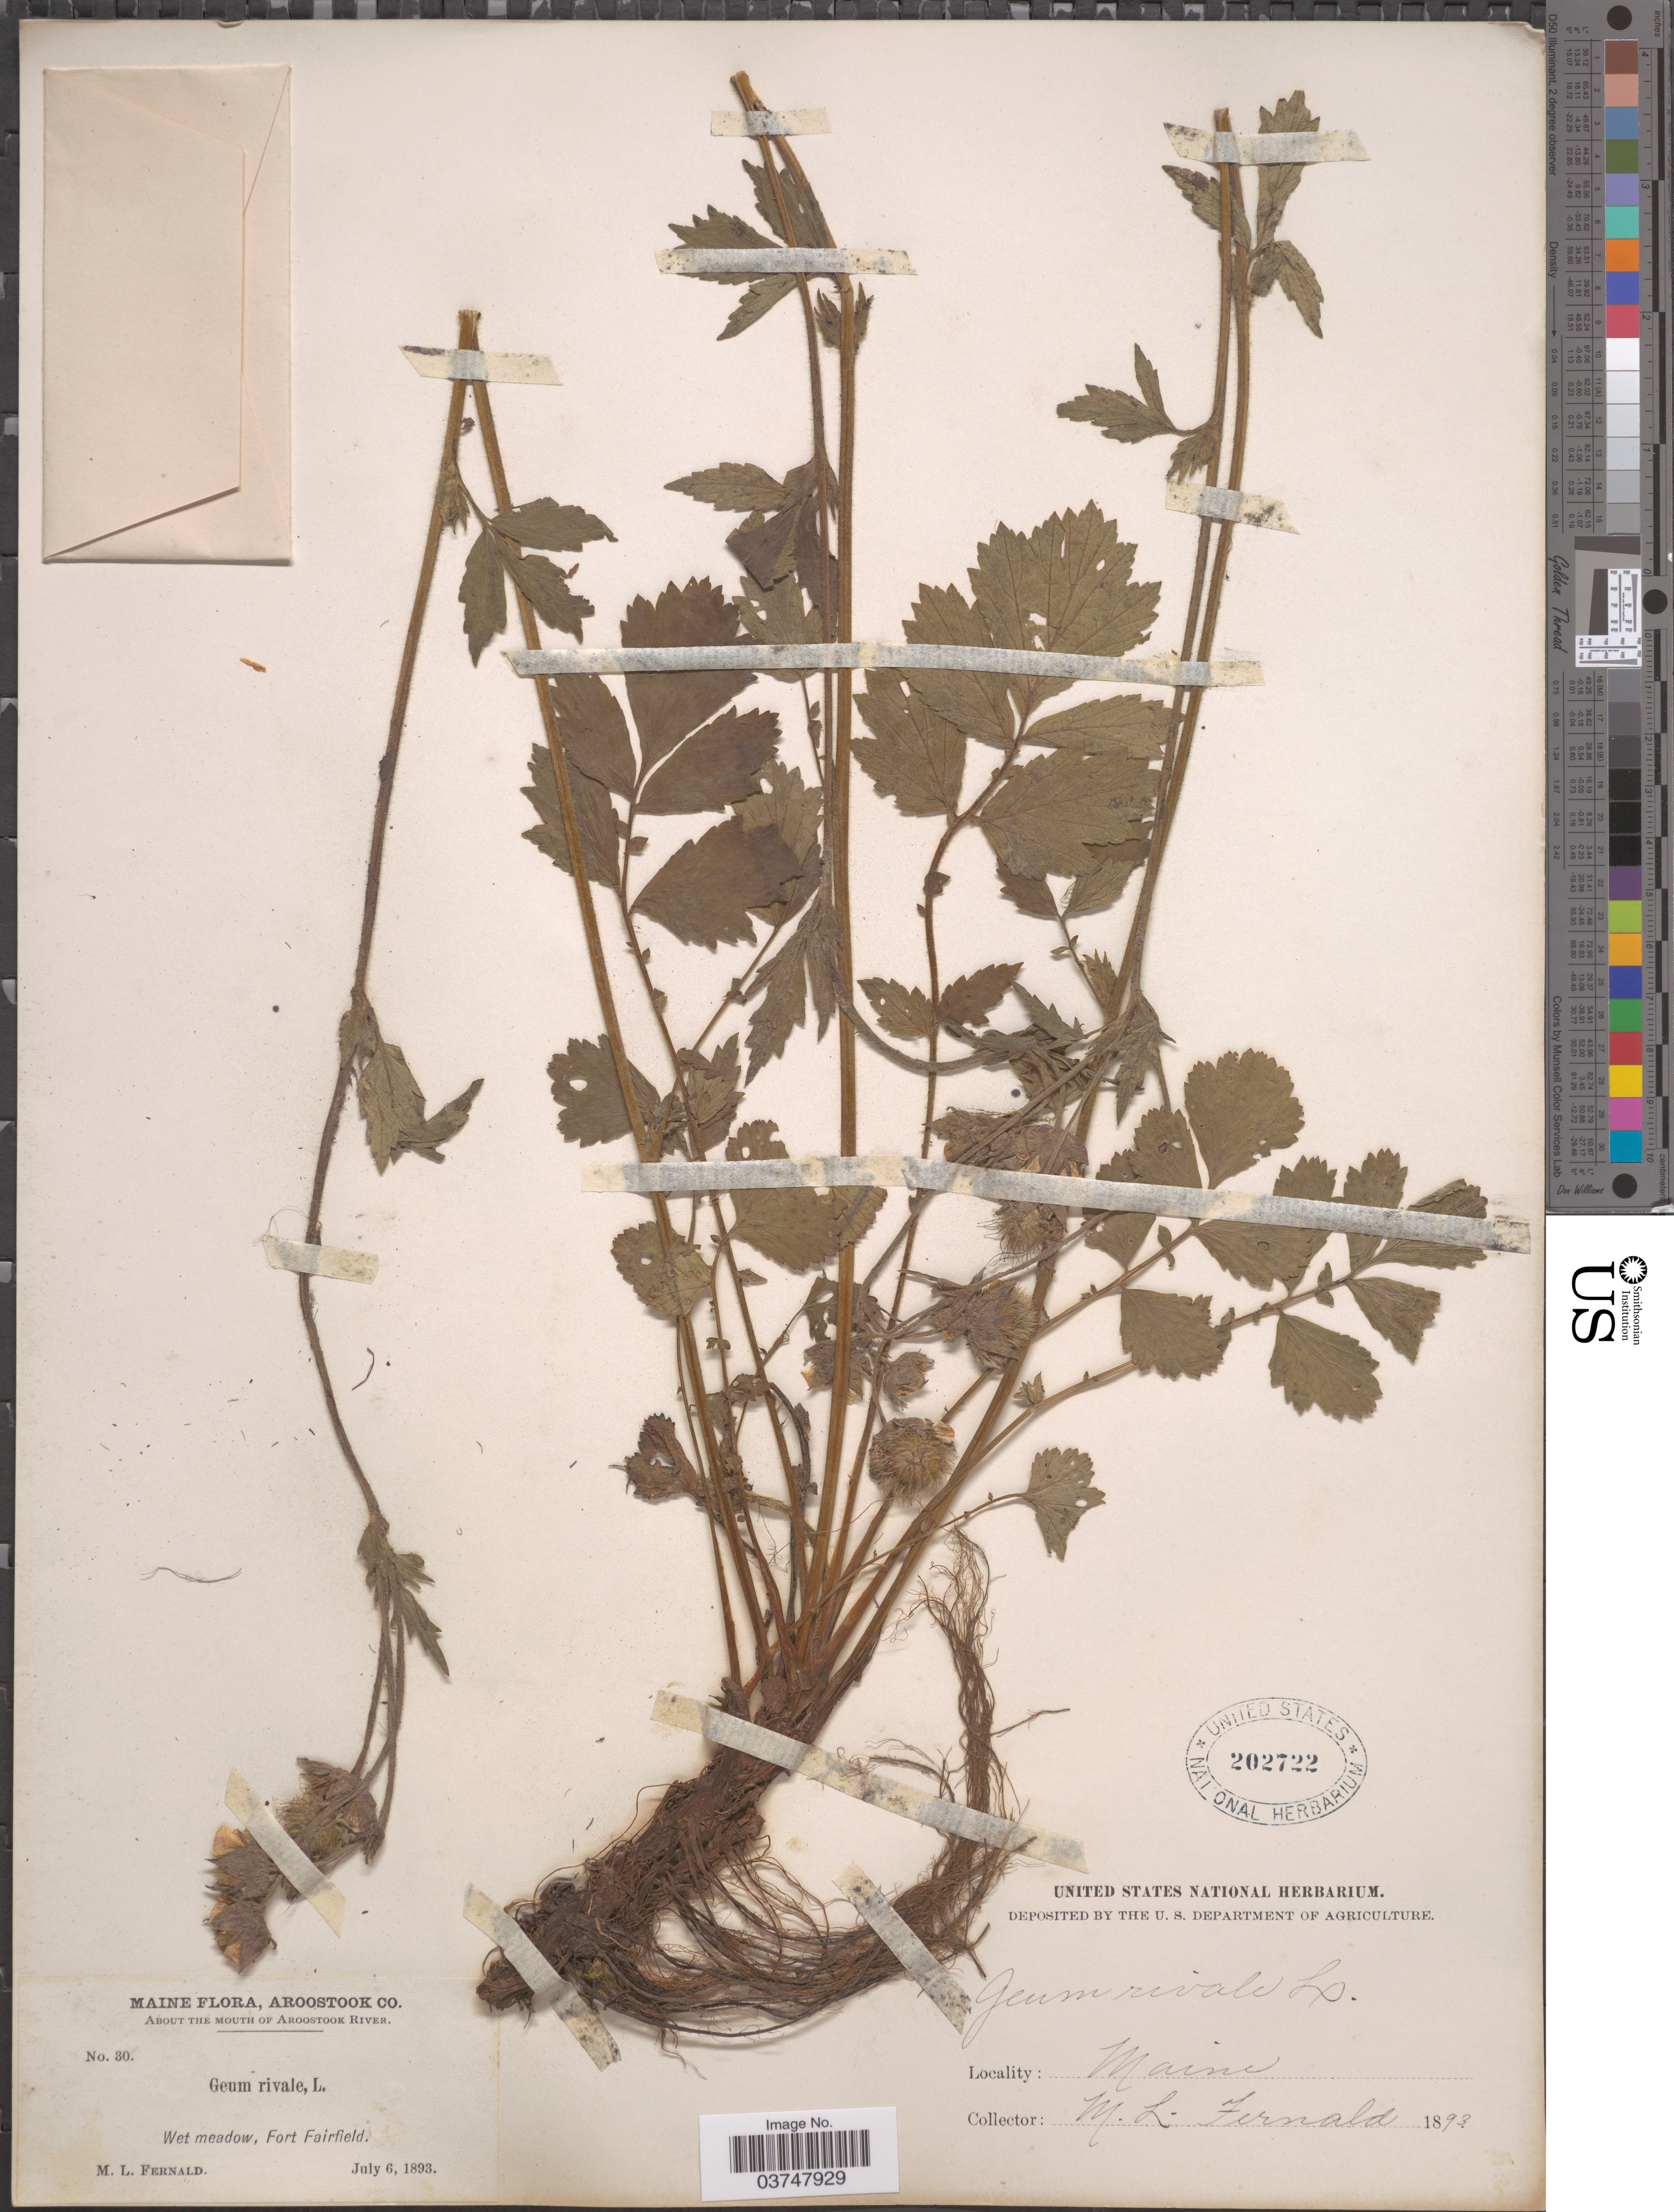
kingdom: Plantae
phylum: Tracheophyta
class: Magnoliopsida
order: Rosales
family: Rosaceae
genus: Geum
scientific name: Geum rivale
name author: L.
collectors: M. L. Fernald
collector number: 30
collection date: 1893-07-06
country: United States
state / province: Maine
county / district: Aroostook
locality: About The Mouth of Aroostook River. Fort Fairfield.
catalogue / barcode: US 202722